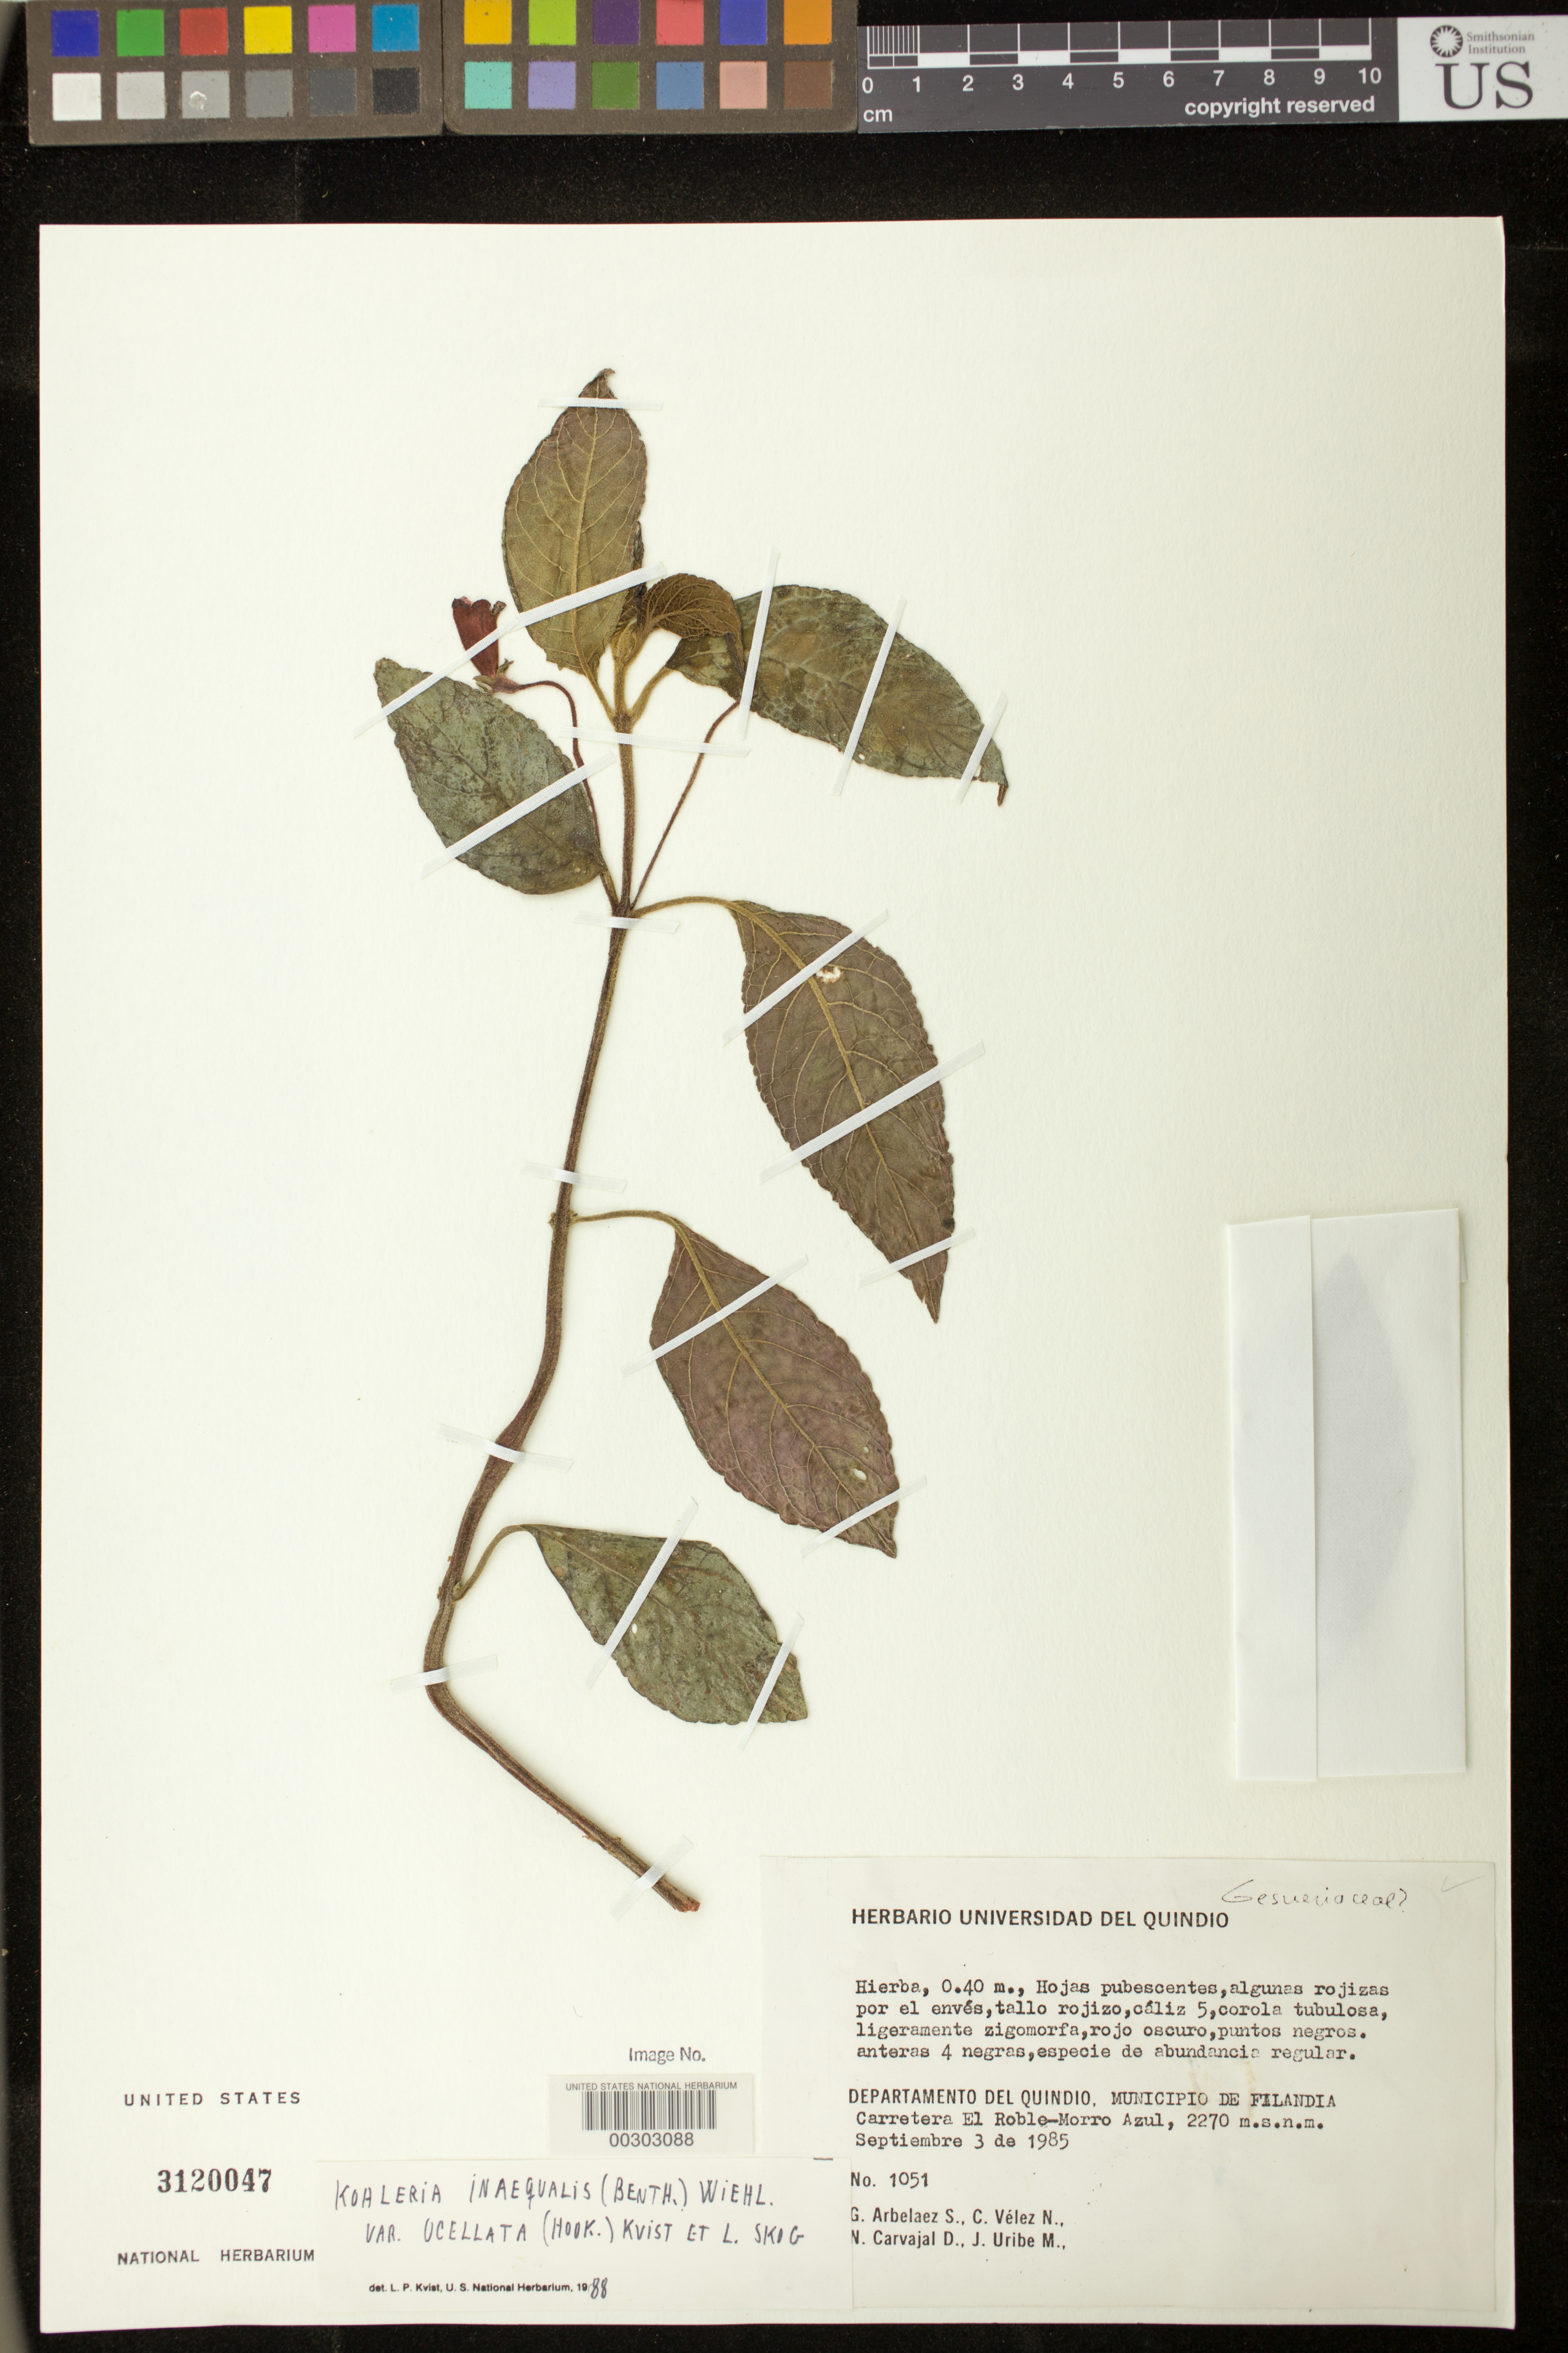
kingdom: Plantae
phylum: Tracheophyta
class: Magnoliopsida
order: Lamiales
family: Gesneriaceae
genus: Kohleria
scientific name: Kohleria inaequalis var. ocellata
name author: (Hook.) L.P. Kvist & L.E. Skog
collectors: G. Arbelaez S., C. Vélez N., N. Carvajal D. & J. Uribe M.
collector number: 1051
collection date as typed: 03 Sep 1985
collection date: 1985-09-03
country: Colombia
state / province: Quindío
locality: Mun. of Filandia, El Roble-Morro Azul highway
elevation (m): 2270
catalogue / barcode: US 3120047